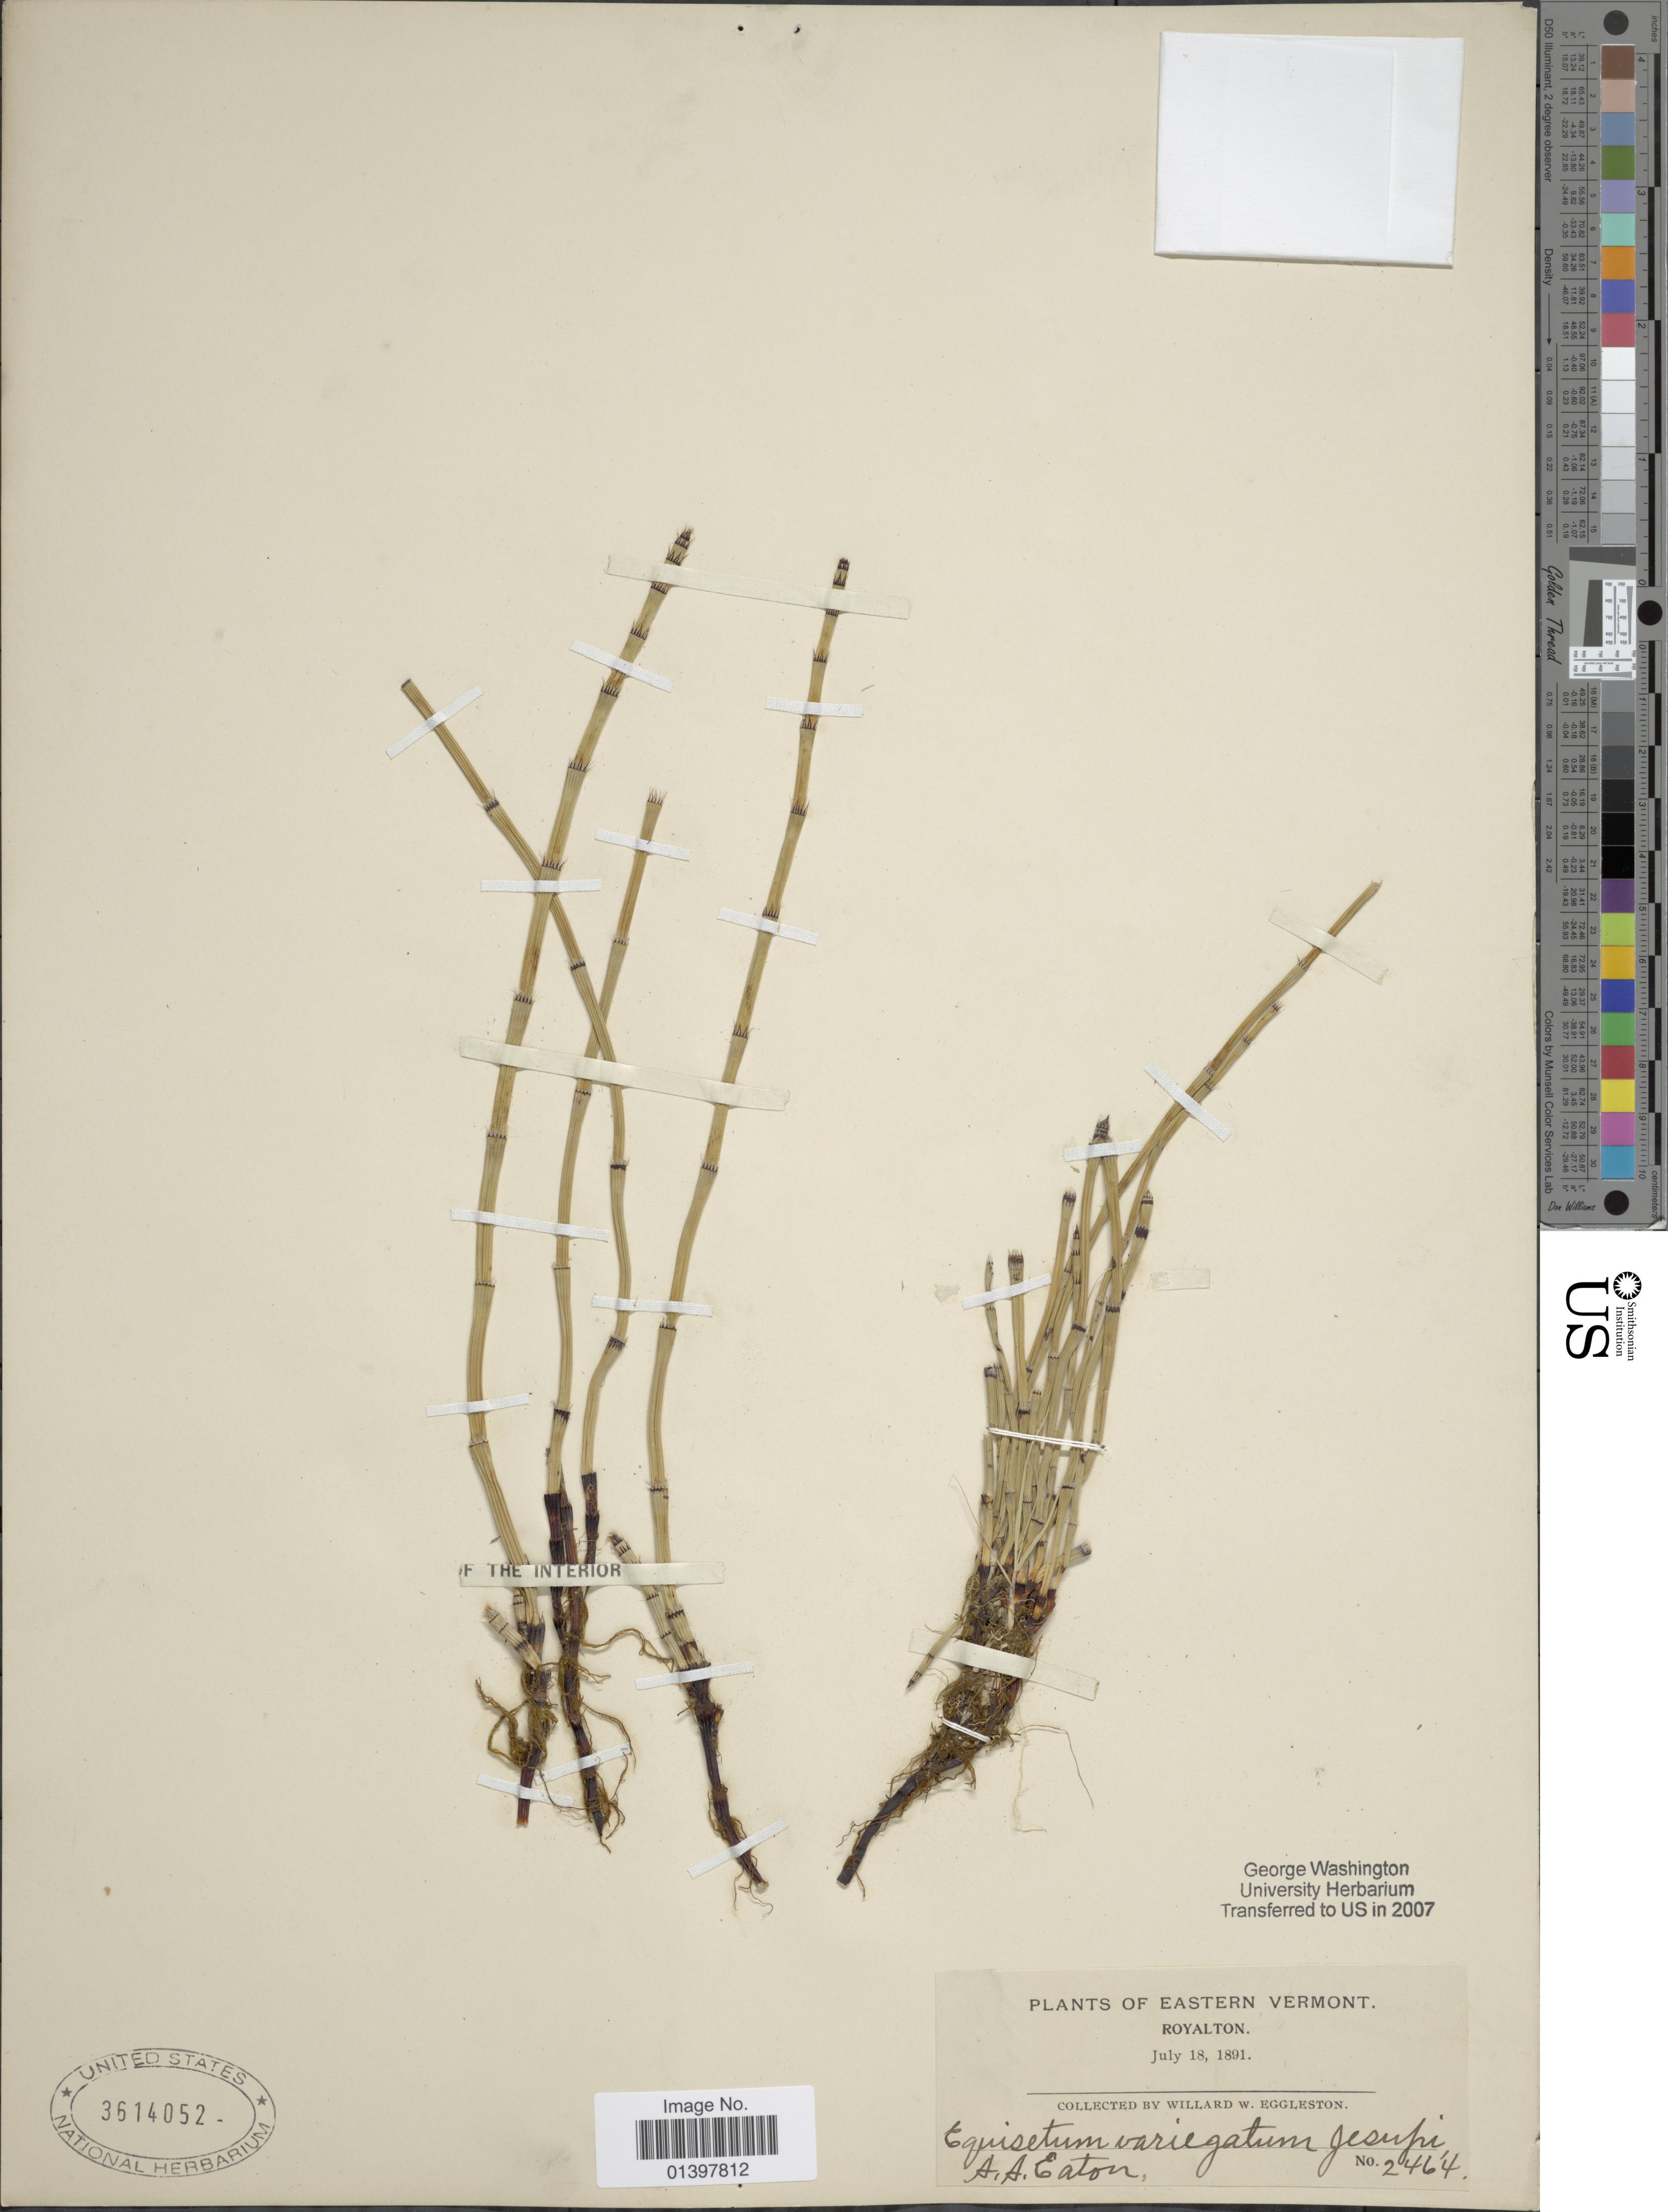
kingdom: Plantae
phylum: Tracheophyta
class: Polypodiopsida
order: Equisetales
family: Equisetaceae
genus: Equisetum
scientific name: Equisetum variegatum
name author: Schleich. ex F. Weber & D. Mohr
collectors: W. W. Eggleston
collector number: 2464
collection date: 1891-07-18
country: United States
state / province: Vermont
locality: Eastern Vermont, Royalton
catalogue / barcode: US 3614052